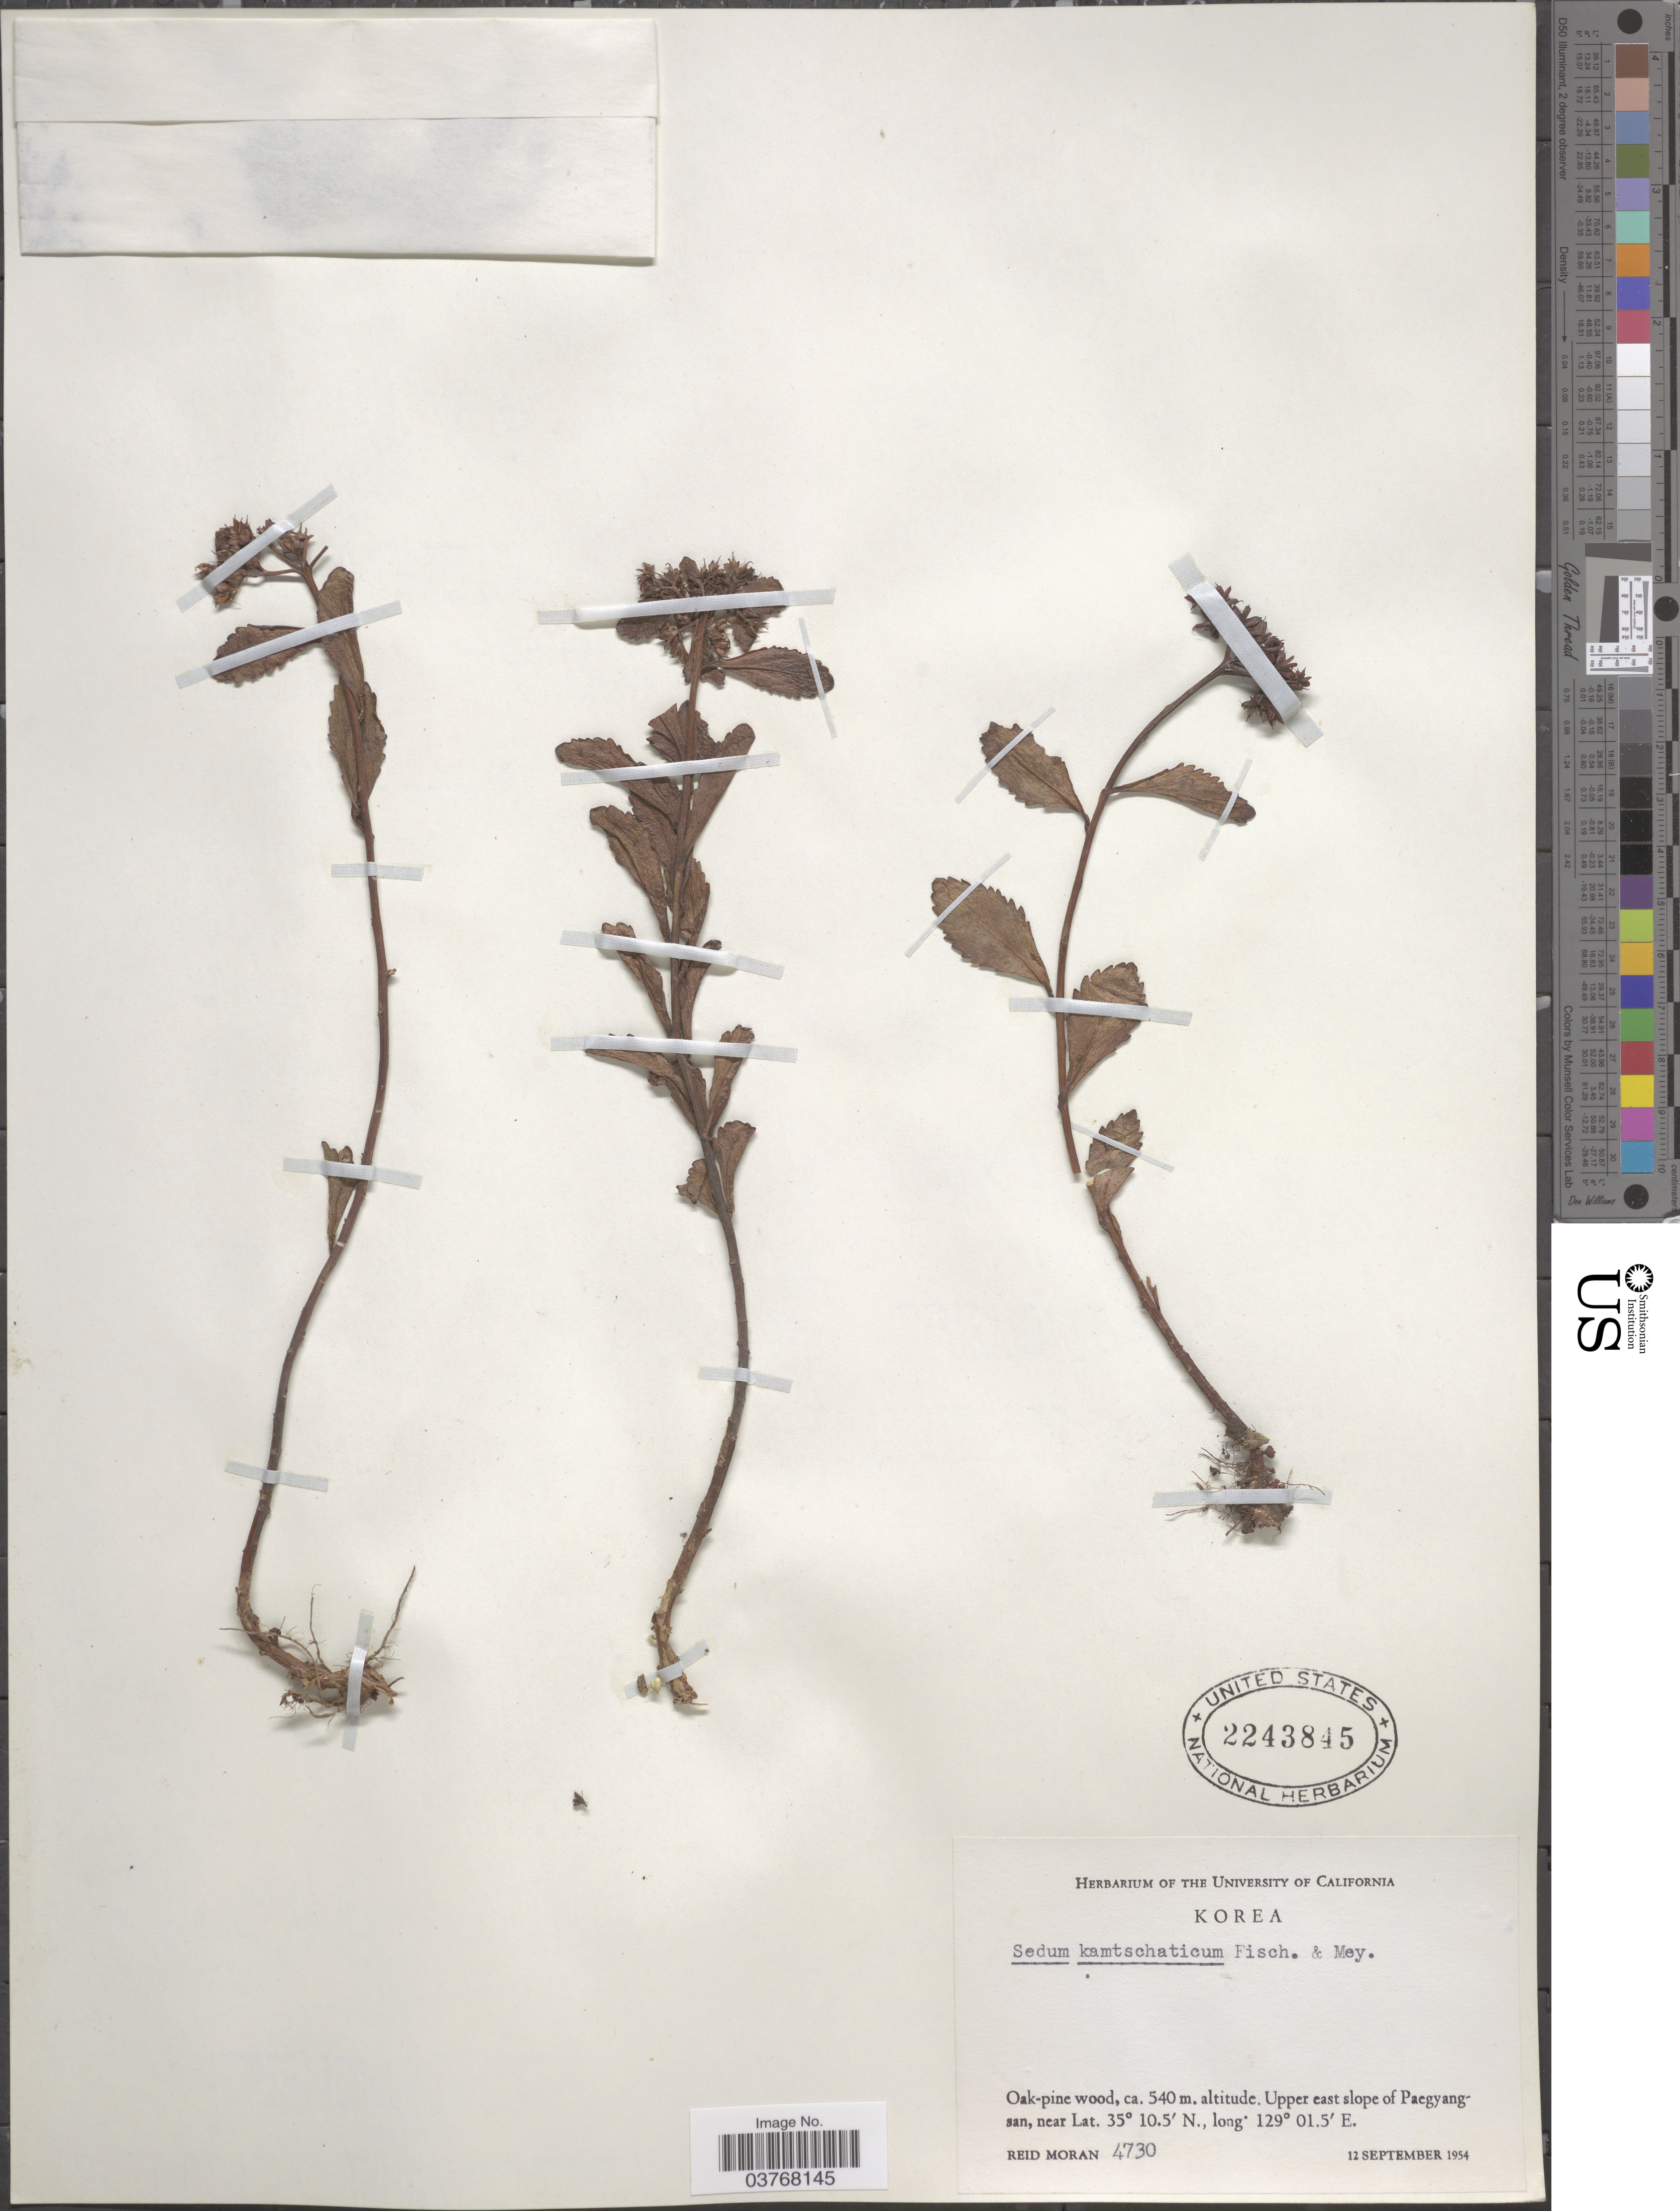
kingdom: Plantae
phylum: Tracheophyta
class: Magnoliopsida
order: Saxifragales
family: Crassulaceae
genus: Sedum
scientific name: Sedum kamtschaticum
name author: Fisch. & C.A. Mey.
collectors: R. V. Moran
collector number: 4730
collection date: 1954-09-12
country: South Korea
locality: Upper east slope of Paegyangsan.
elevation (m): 540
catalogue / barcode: US 2243845